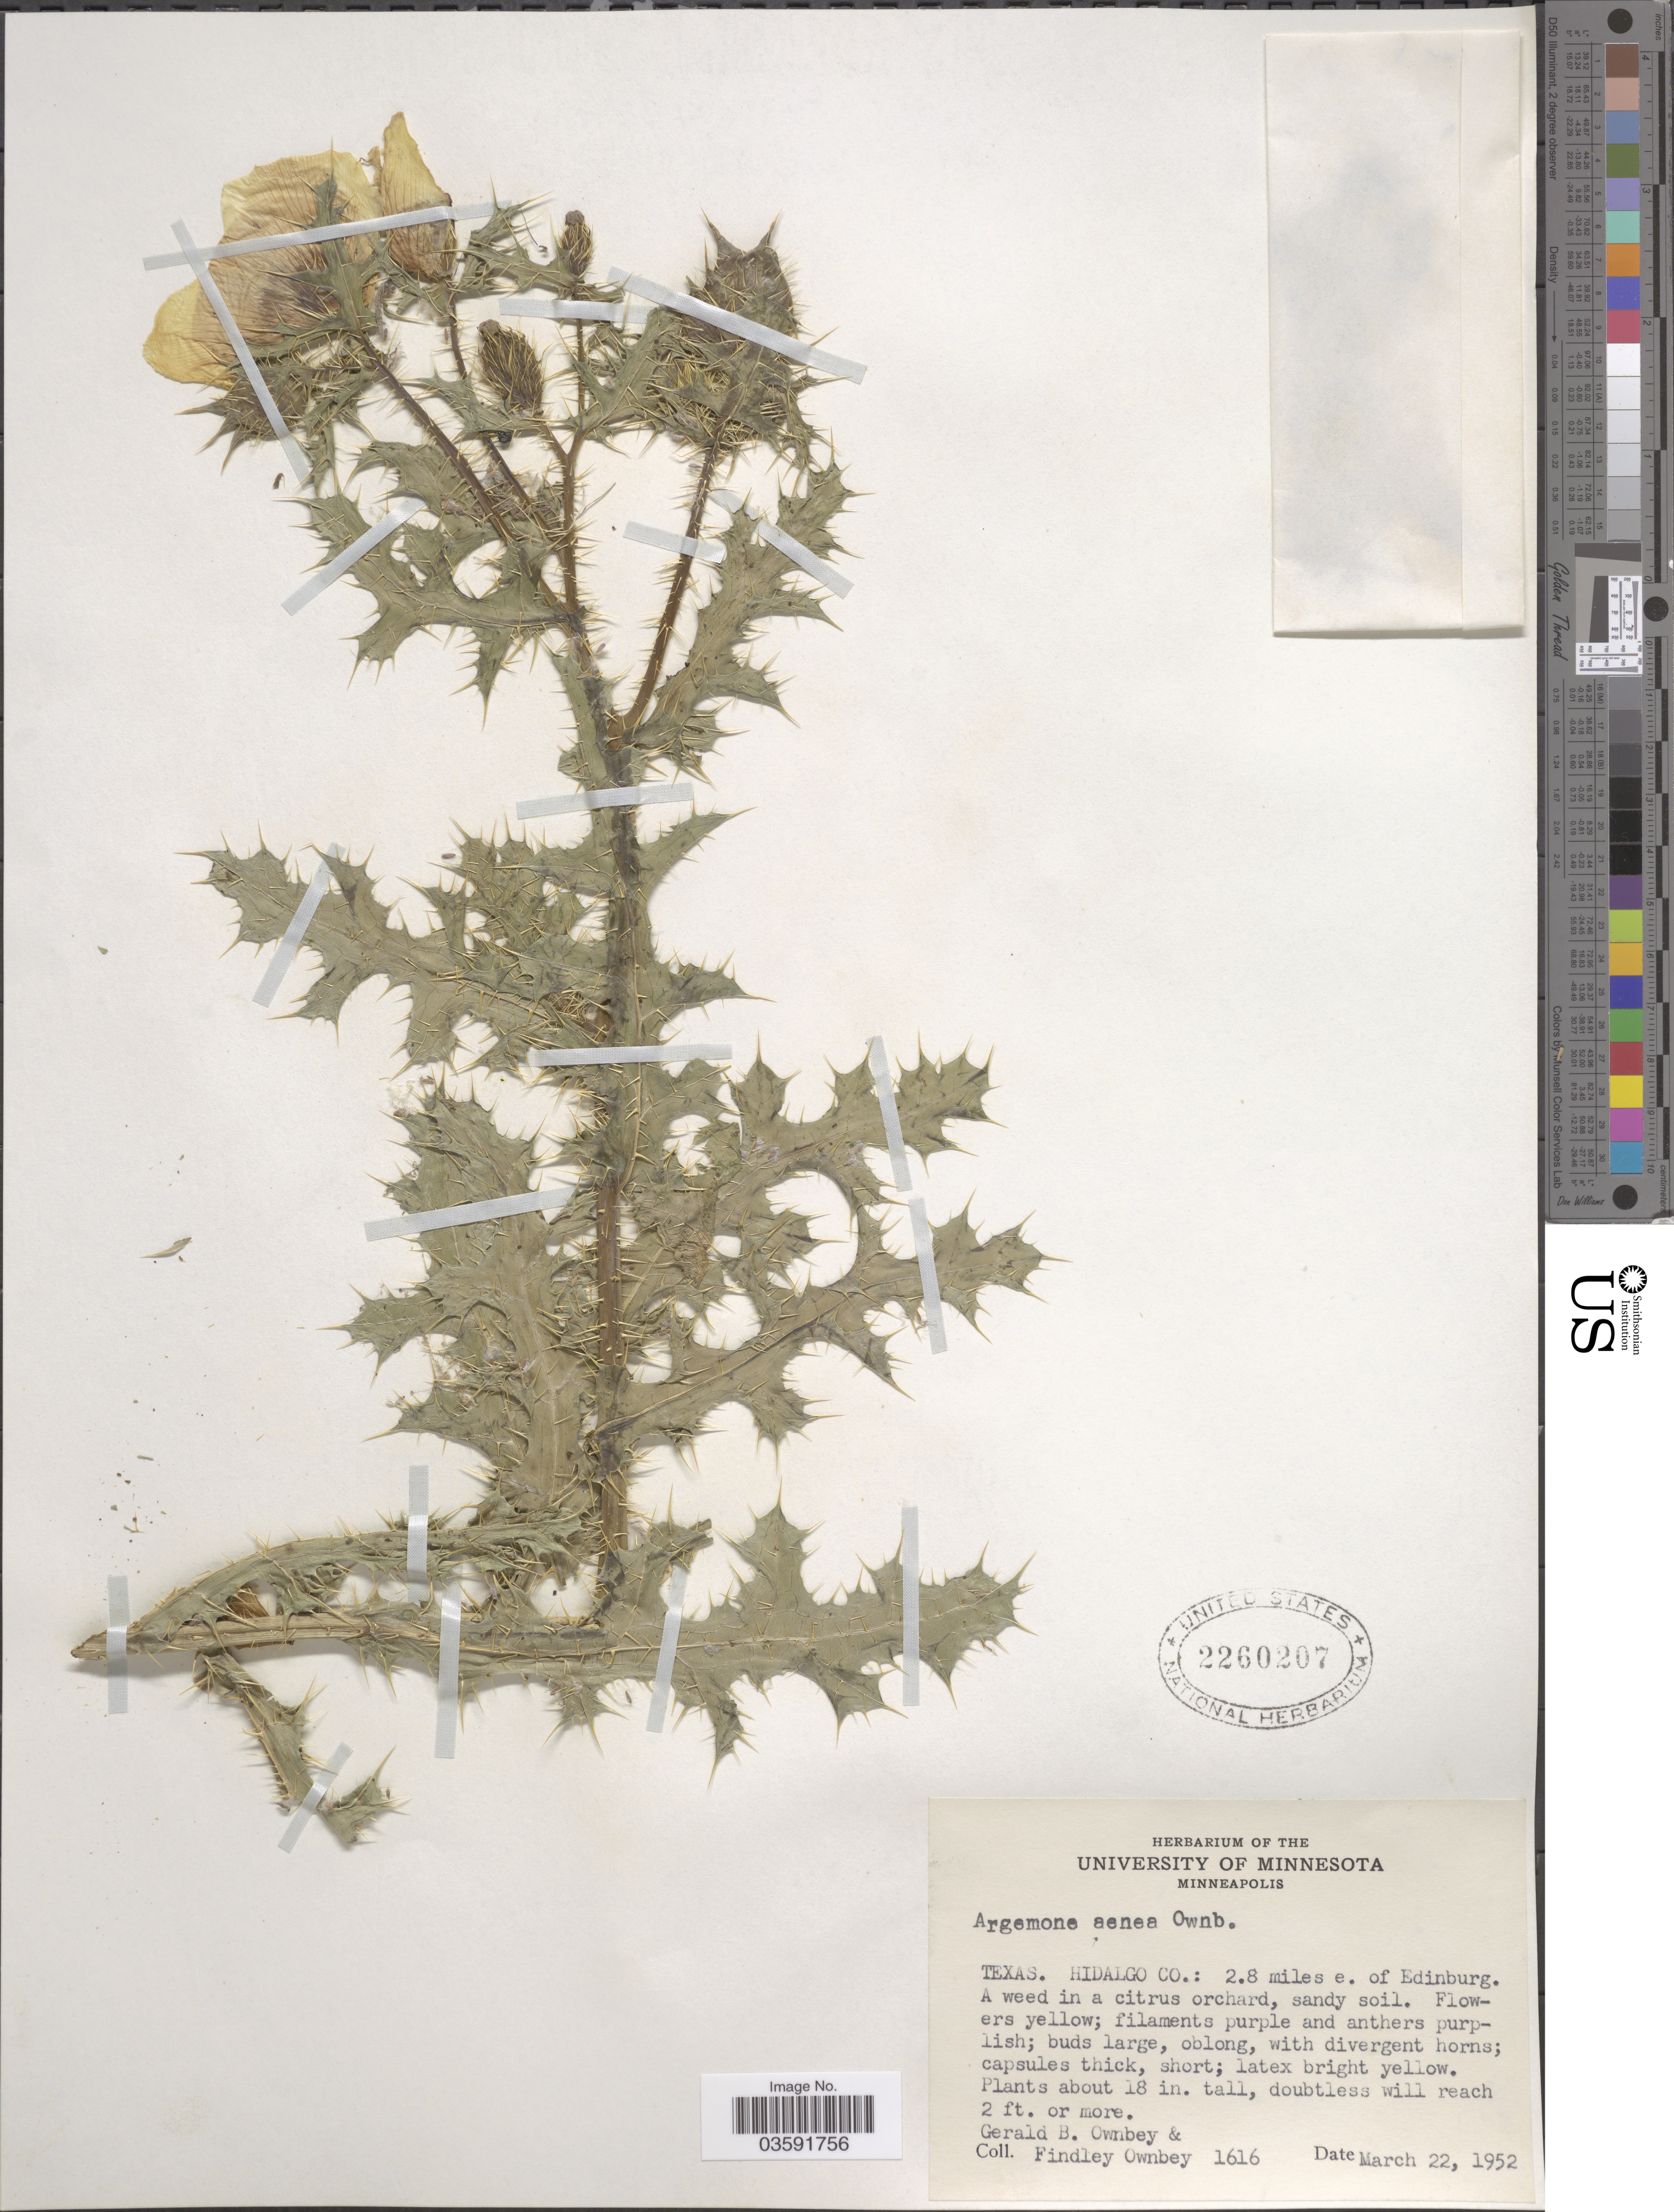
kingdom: Plantae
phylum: Tracheophyta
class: Magnoliopsida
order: Ranunculales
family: Papaveraceae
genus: Argemone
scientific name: Argemone aenea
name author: G.B. Ownbey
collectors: G. B. Ownbey & F. Ownbey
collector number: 1616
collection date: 1952-03-22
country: United States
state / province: Texas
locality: Hidalgo Co.: 2.8 miles e. of Edinburg.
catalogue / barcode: US 2260207